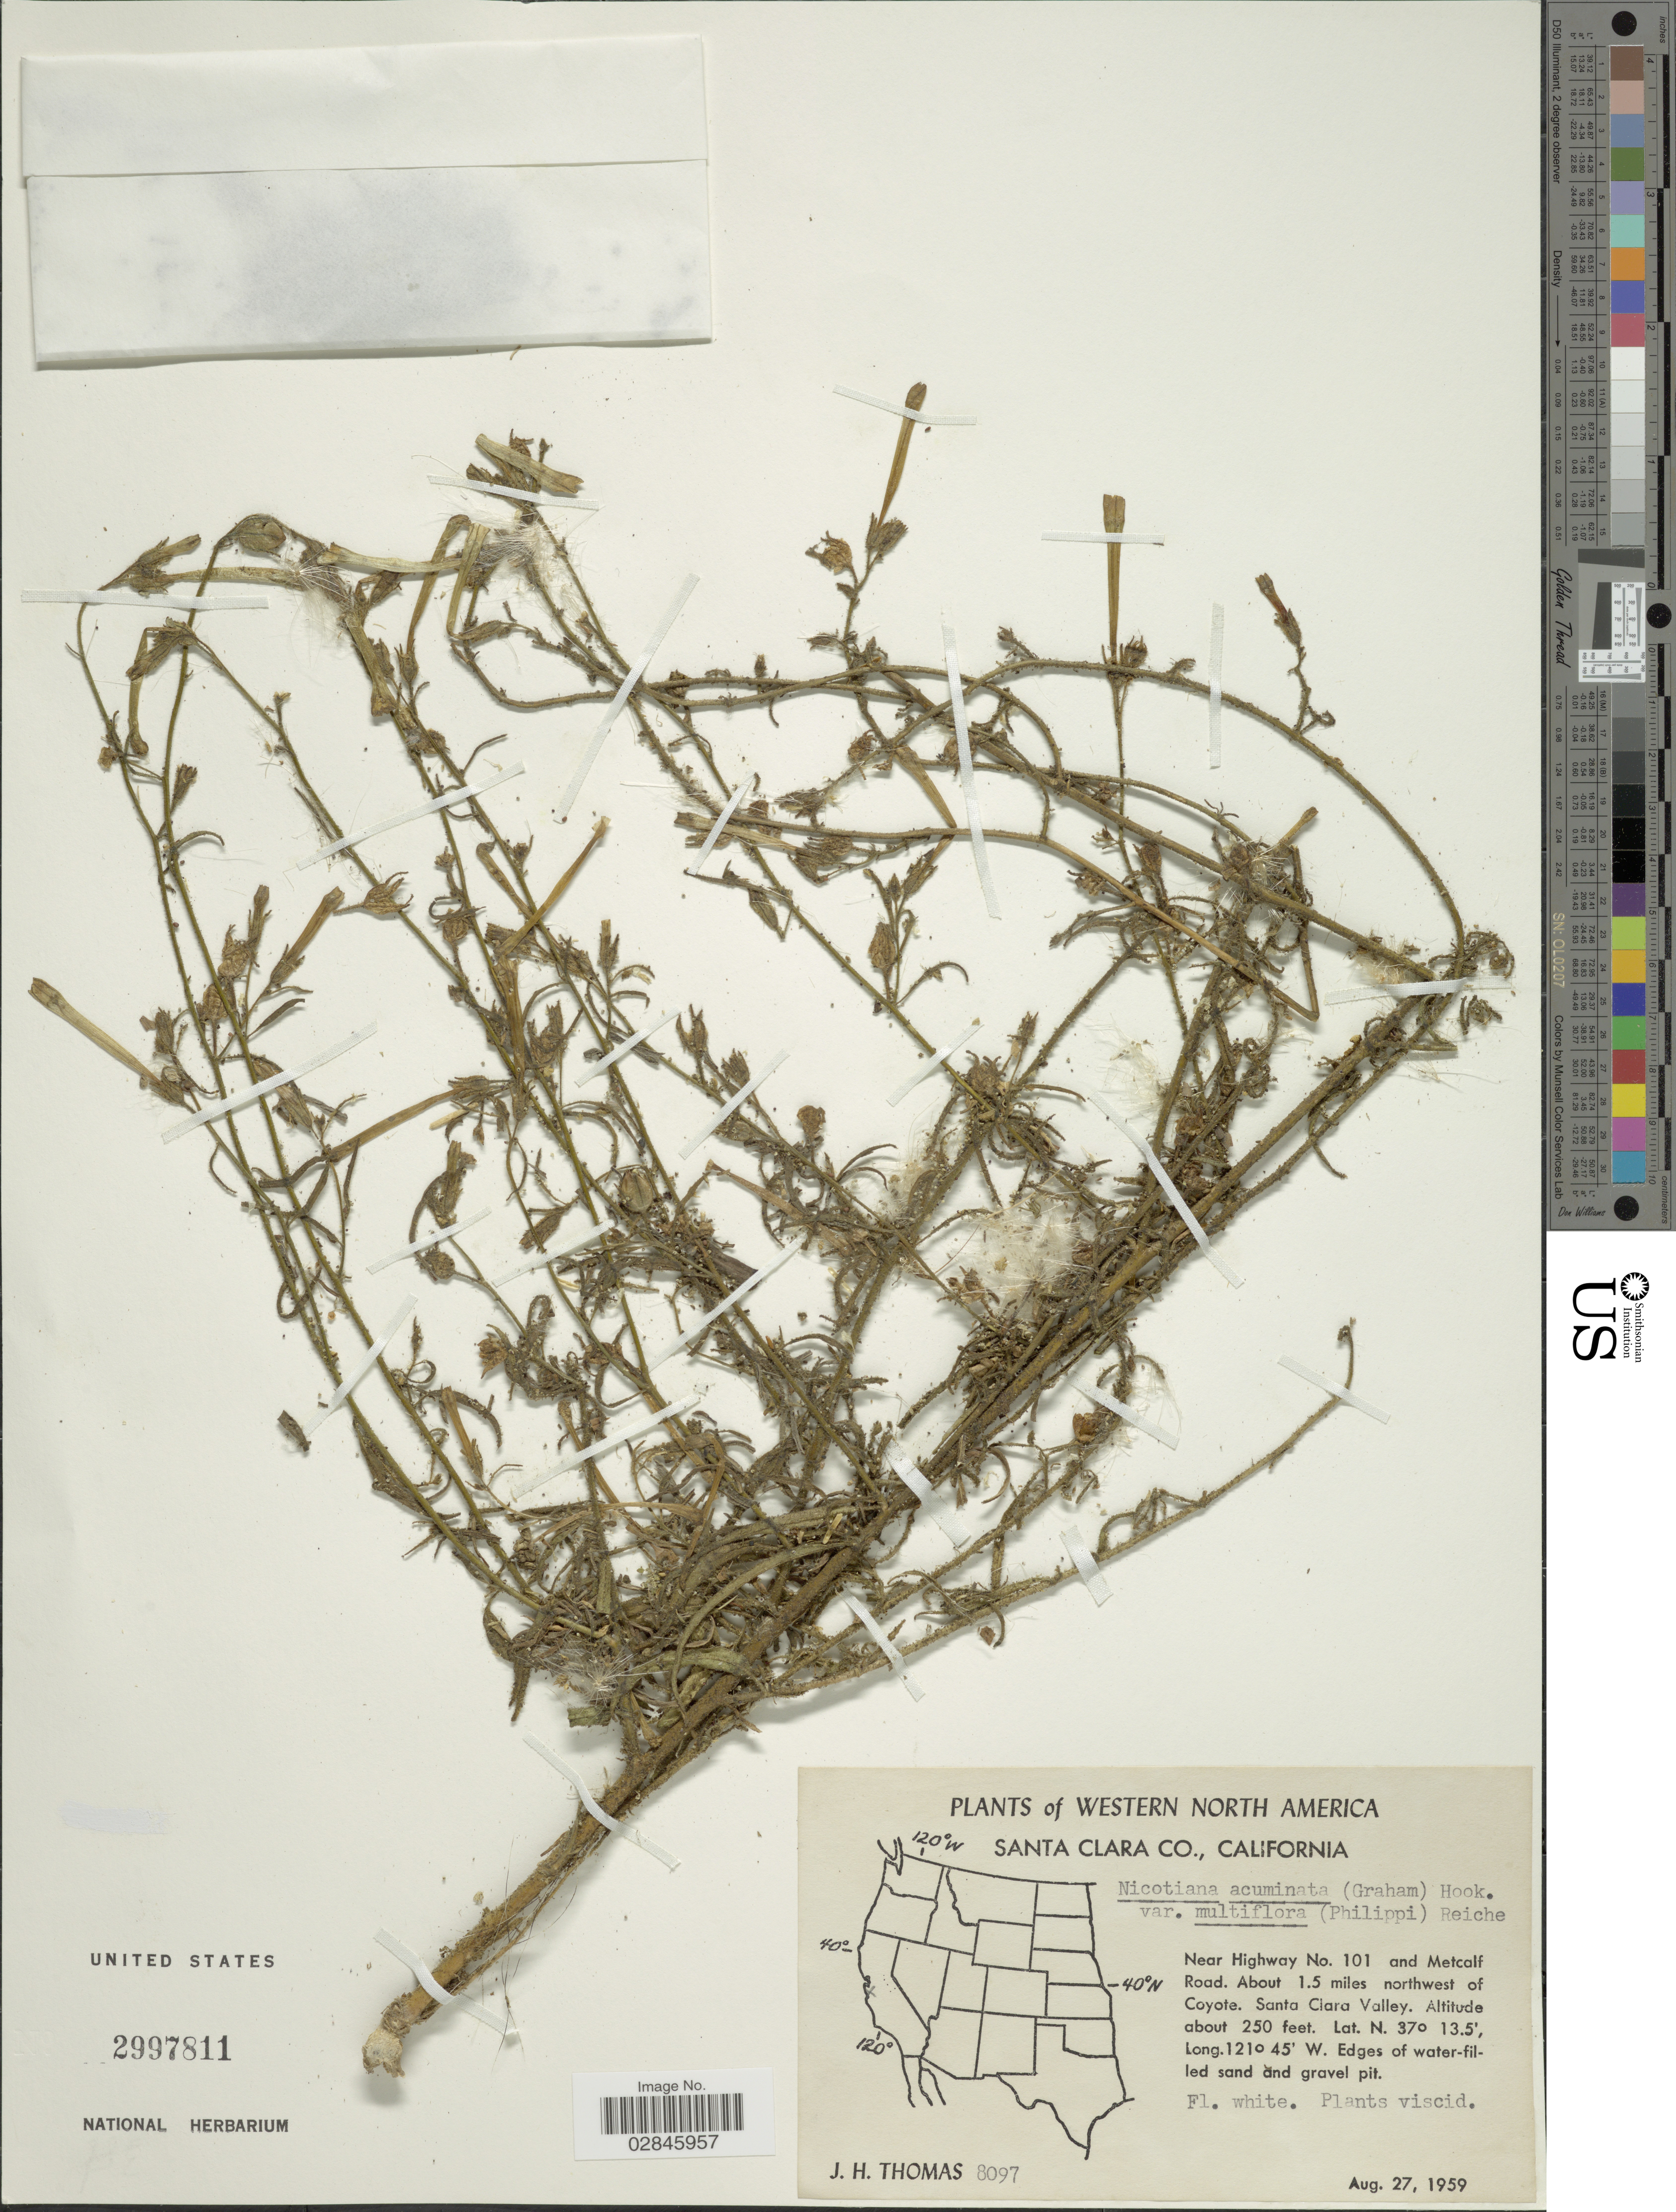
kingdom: Plantae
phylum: Tracheophyta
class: Magnoliopsida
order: Solanales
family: Solanaceae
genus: Nicotiana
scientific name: Nicotiana acuminata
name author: (Graham) Hook.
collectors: J. H. Thomas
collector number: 8097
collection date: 1959-08-27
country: United States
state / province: California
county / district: Santa Clara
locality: Western North America. Santa Clara Co. Near Highway No. 101 and Metcalf Road. About 1.5 miles northwest of Coyote. Santa Clara Valley.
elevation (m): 76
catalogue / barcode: US 2997811